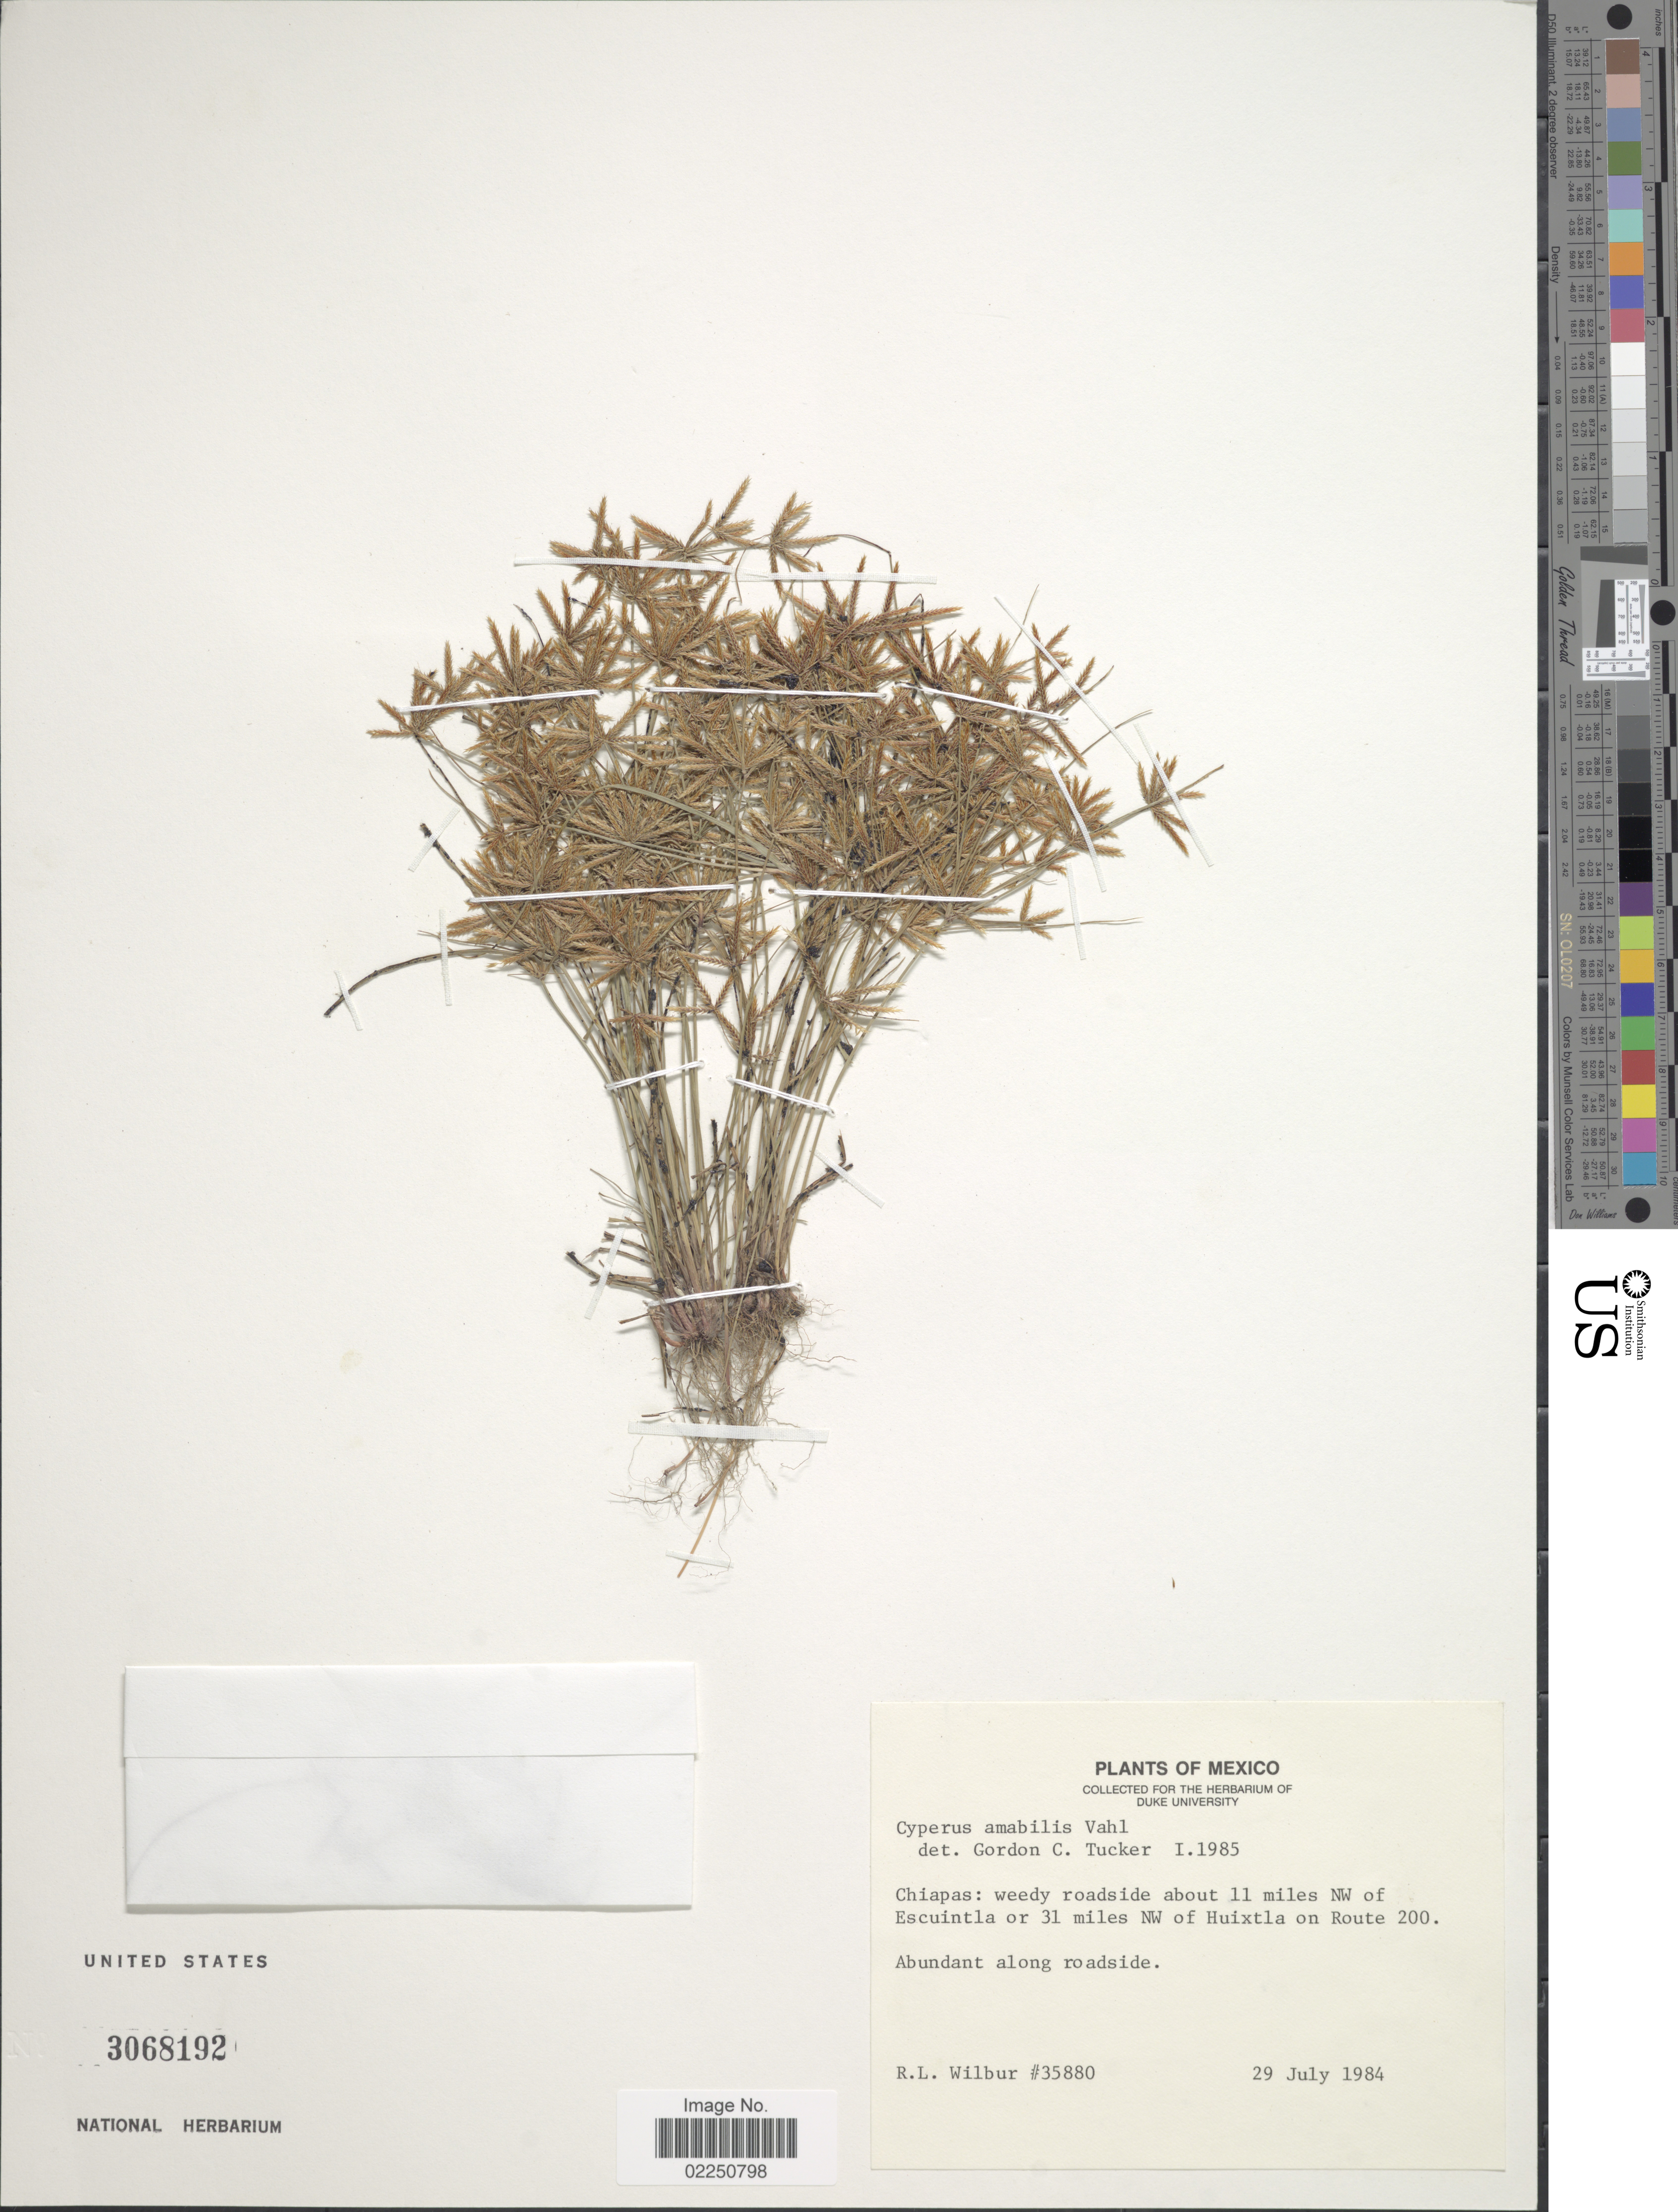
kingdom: Plantae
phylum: Tracheophyta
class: Liliopsida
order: Poales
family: Cyperaceae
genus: Cyperus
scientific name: Cyperus amabilis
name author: Vahl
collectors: R. L. Wilbur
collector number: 35880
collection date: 1984-07-29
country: Mexico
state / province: Chiapas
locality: About 11 miles NW of Escuintla or 31 miles NW of Huixtla on Route 200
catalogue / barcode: US 3068192